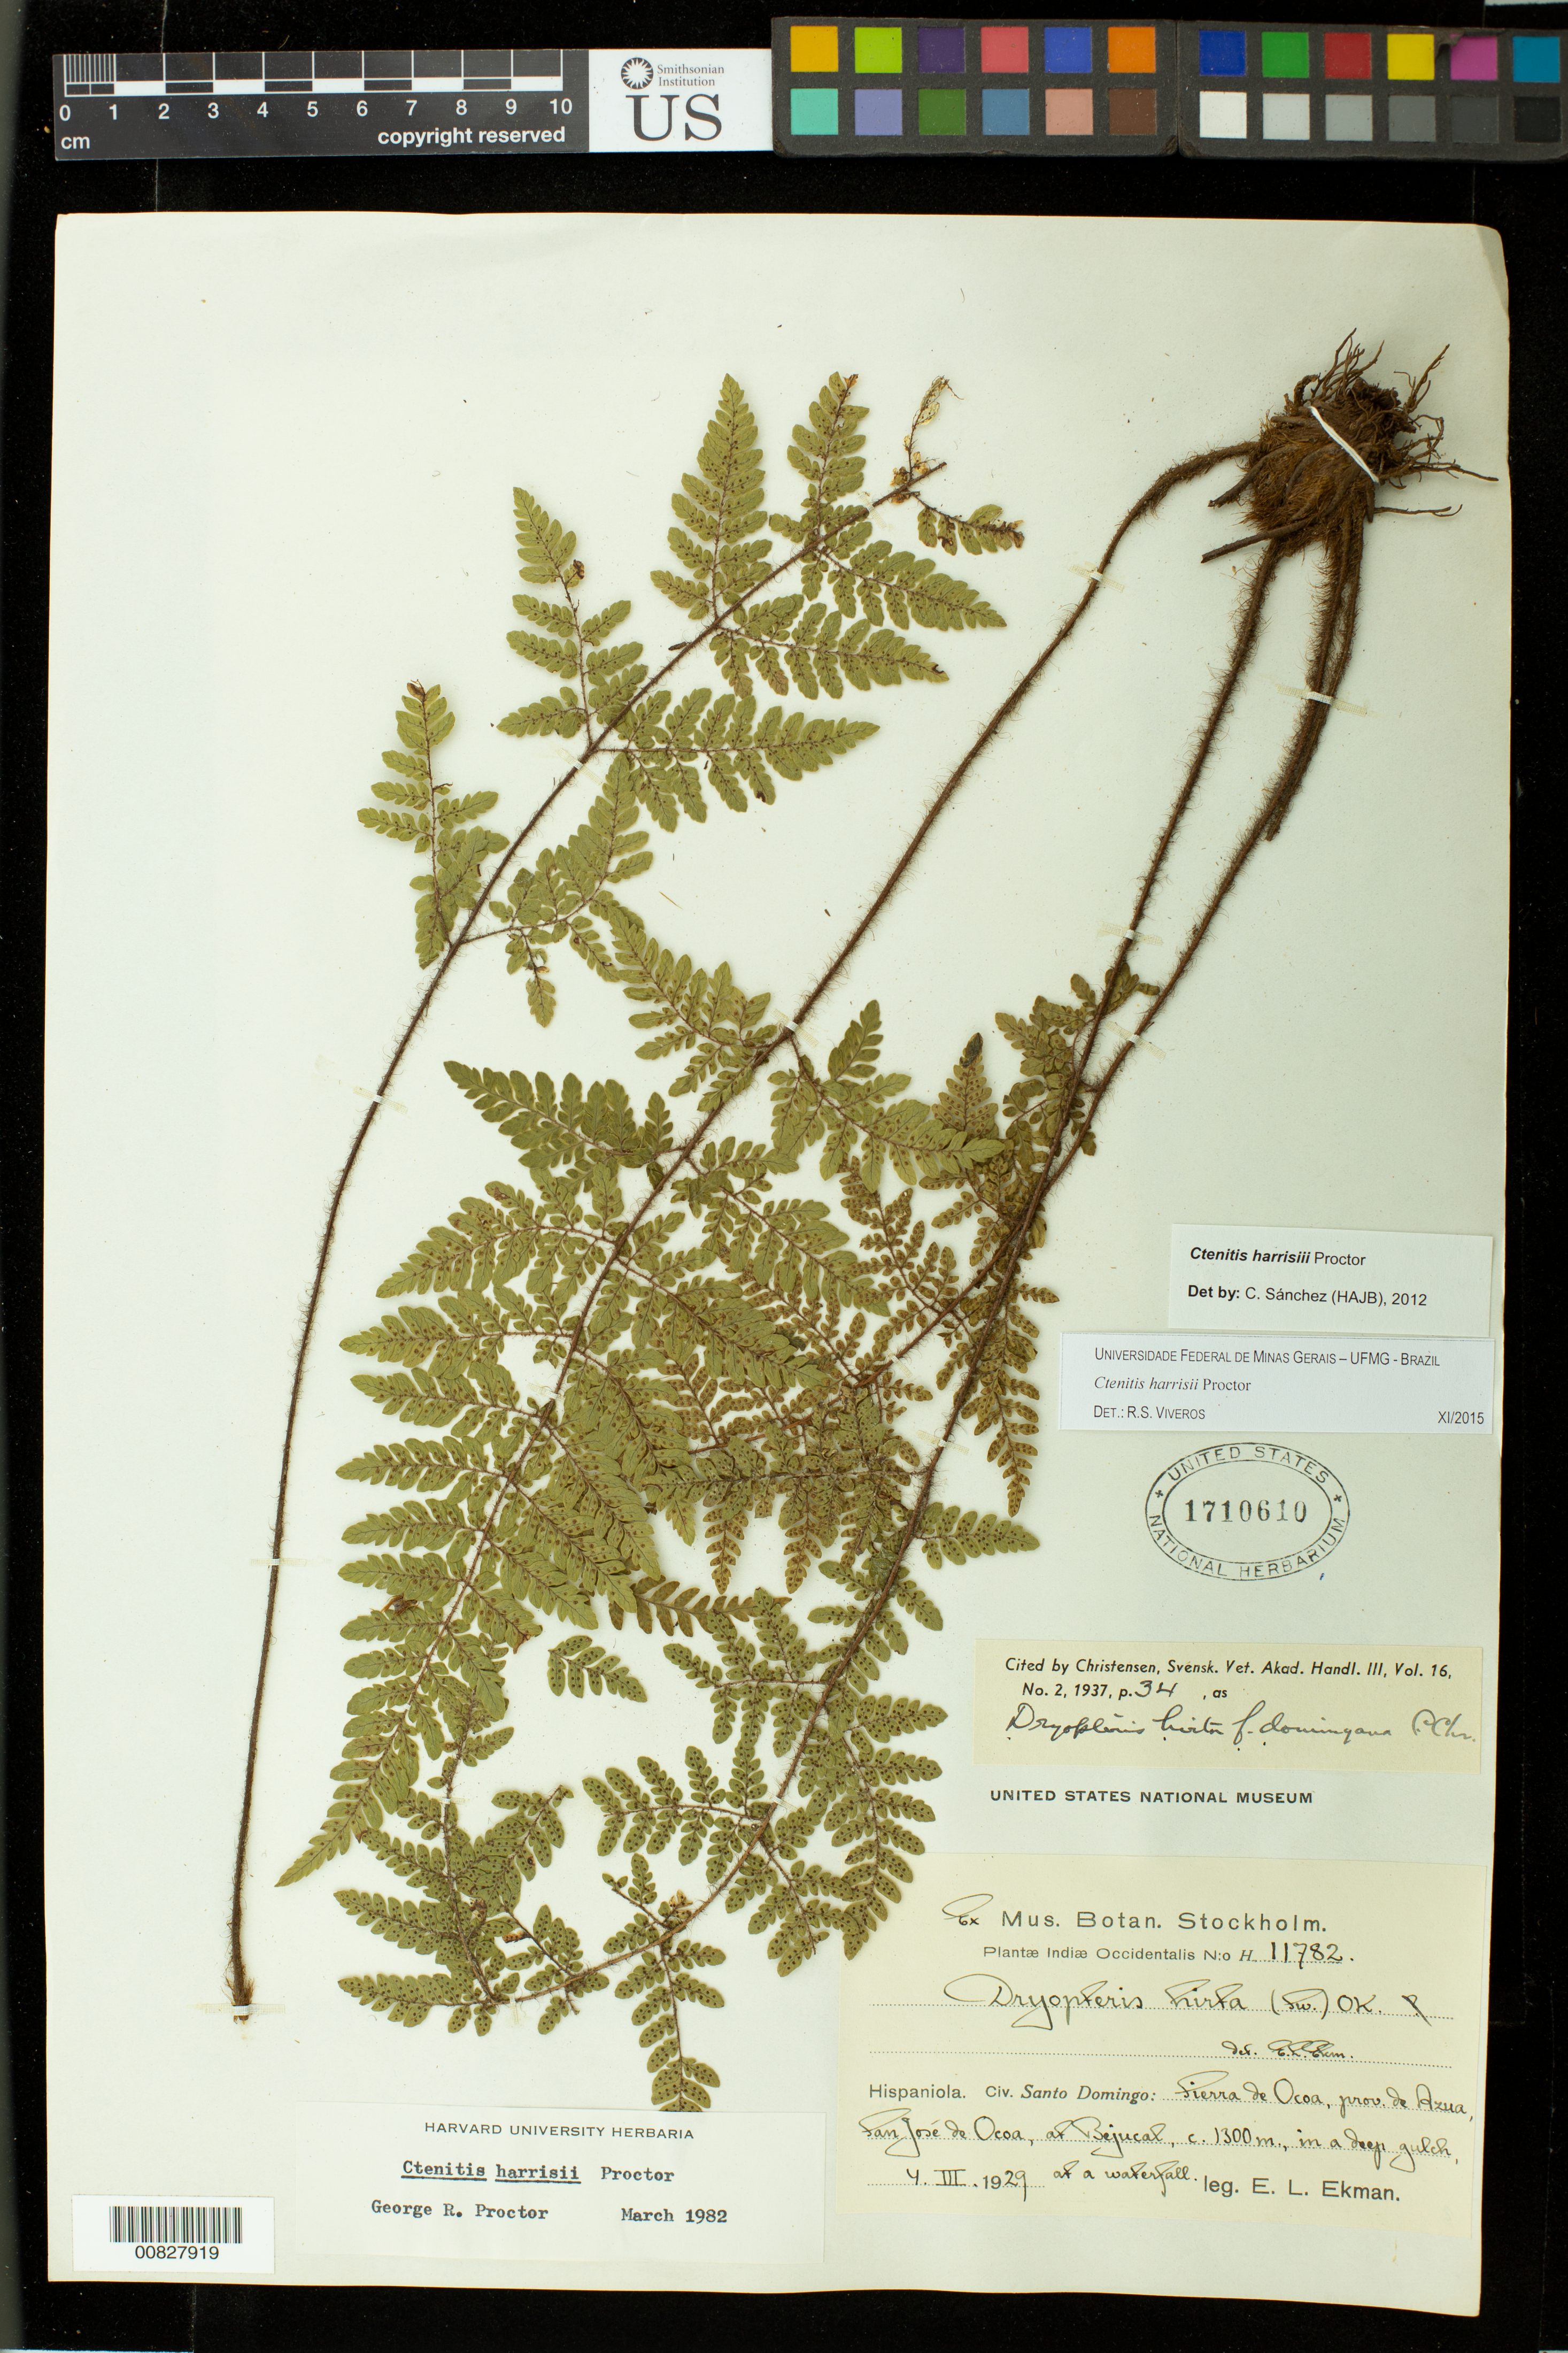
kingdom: Plantae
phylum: Tracheophyta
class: Polypodiopsida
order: Polypodiales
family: Dryopteridaceae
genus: Ctenitis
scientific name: Ctenitis harrisii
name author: Proctor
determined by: Proctor, G. R.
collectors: E. L. Ekman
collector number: H 11782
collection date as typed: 04 Mar 1929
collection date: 1929-03-04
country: Dominican Republic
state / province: Azua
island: Hispaniola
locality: Sierra de Ocoa, San José de Ocoa, Bejucal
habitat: Deep gulch, at a waterfall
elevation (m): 1300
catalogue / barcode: US 1710610